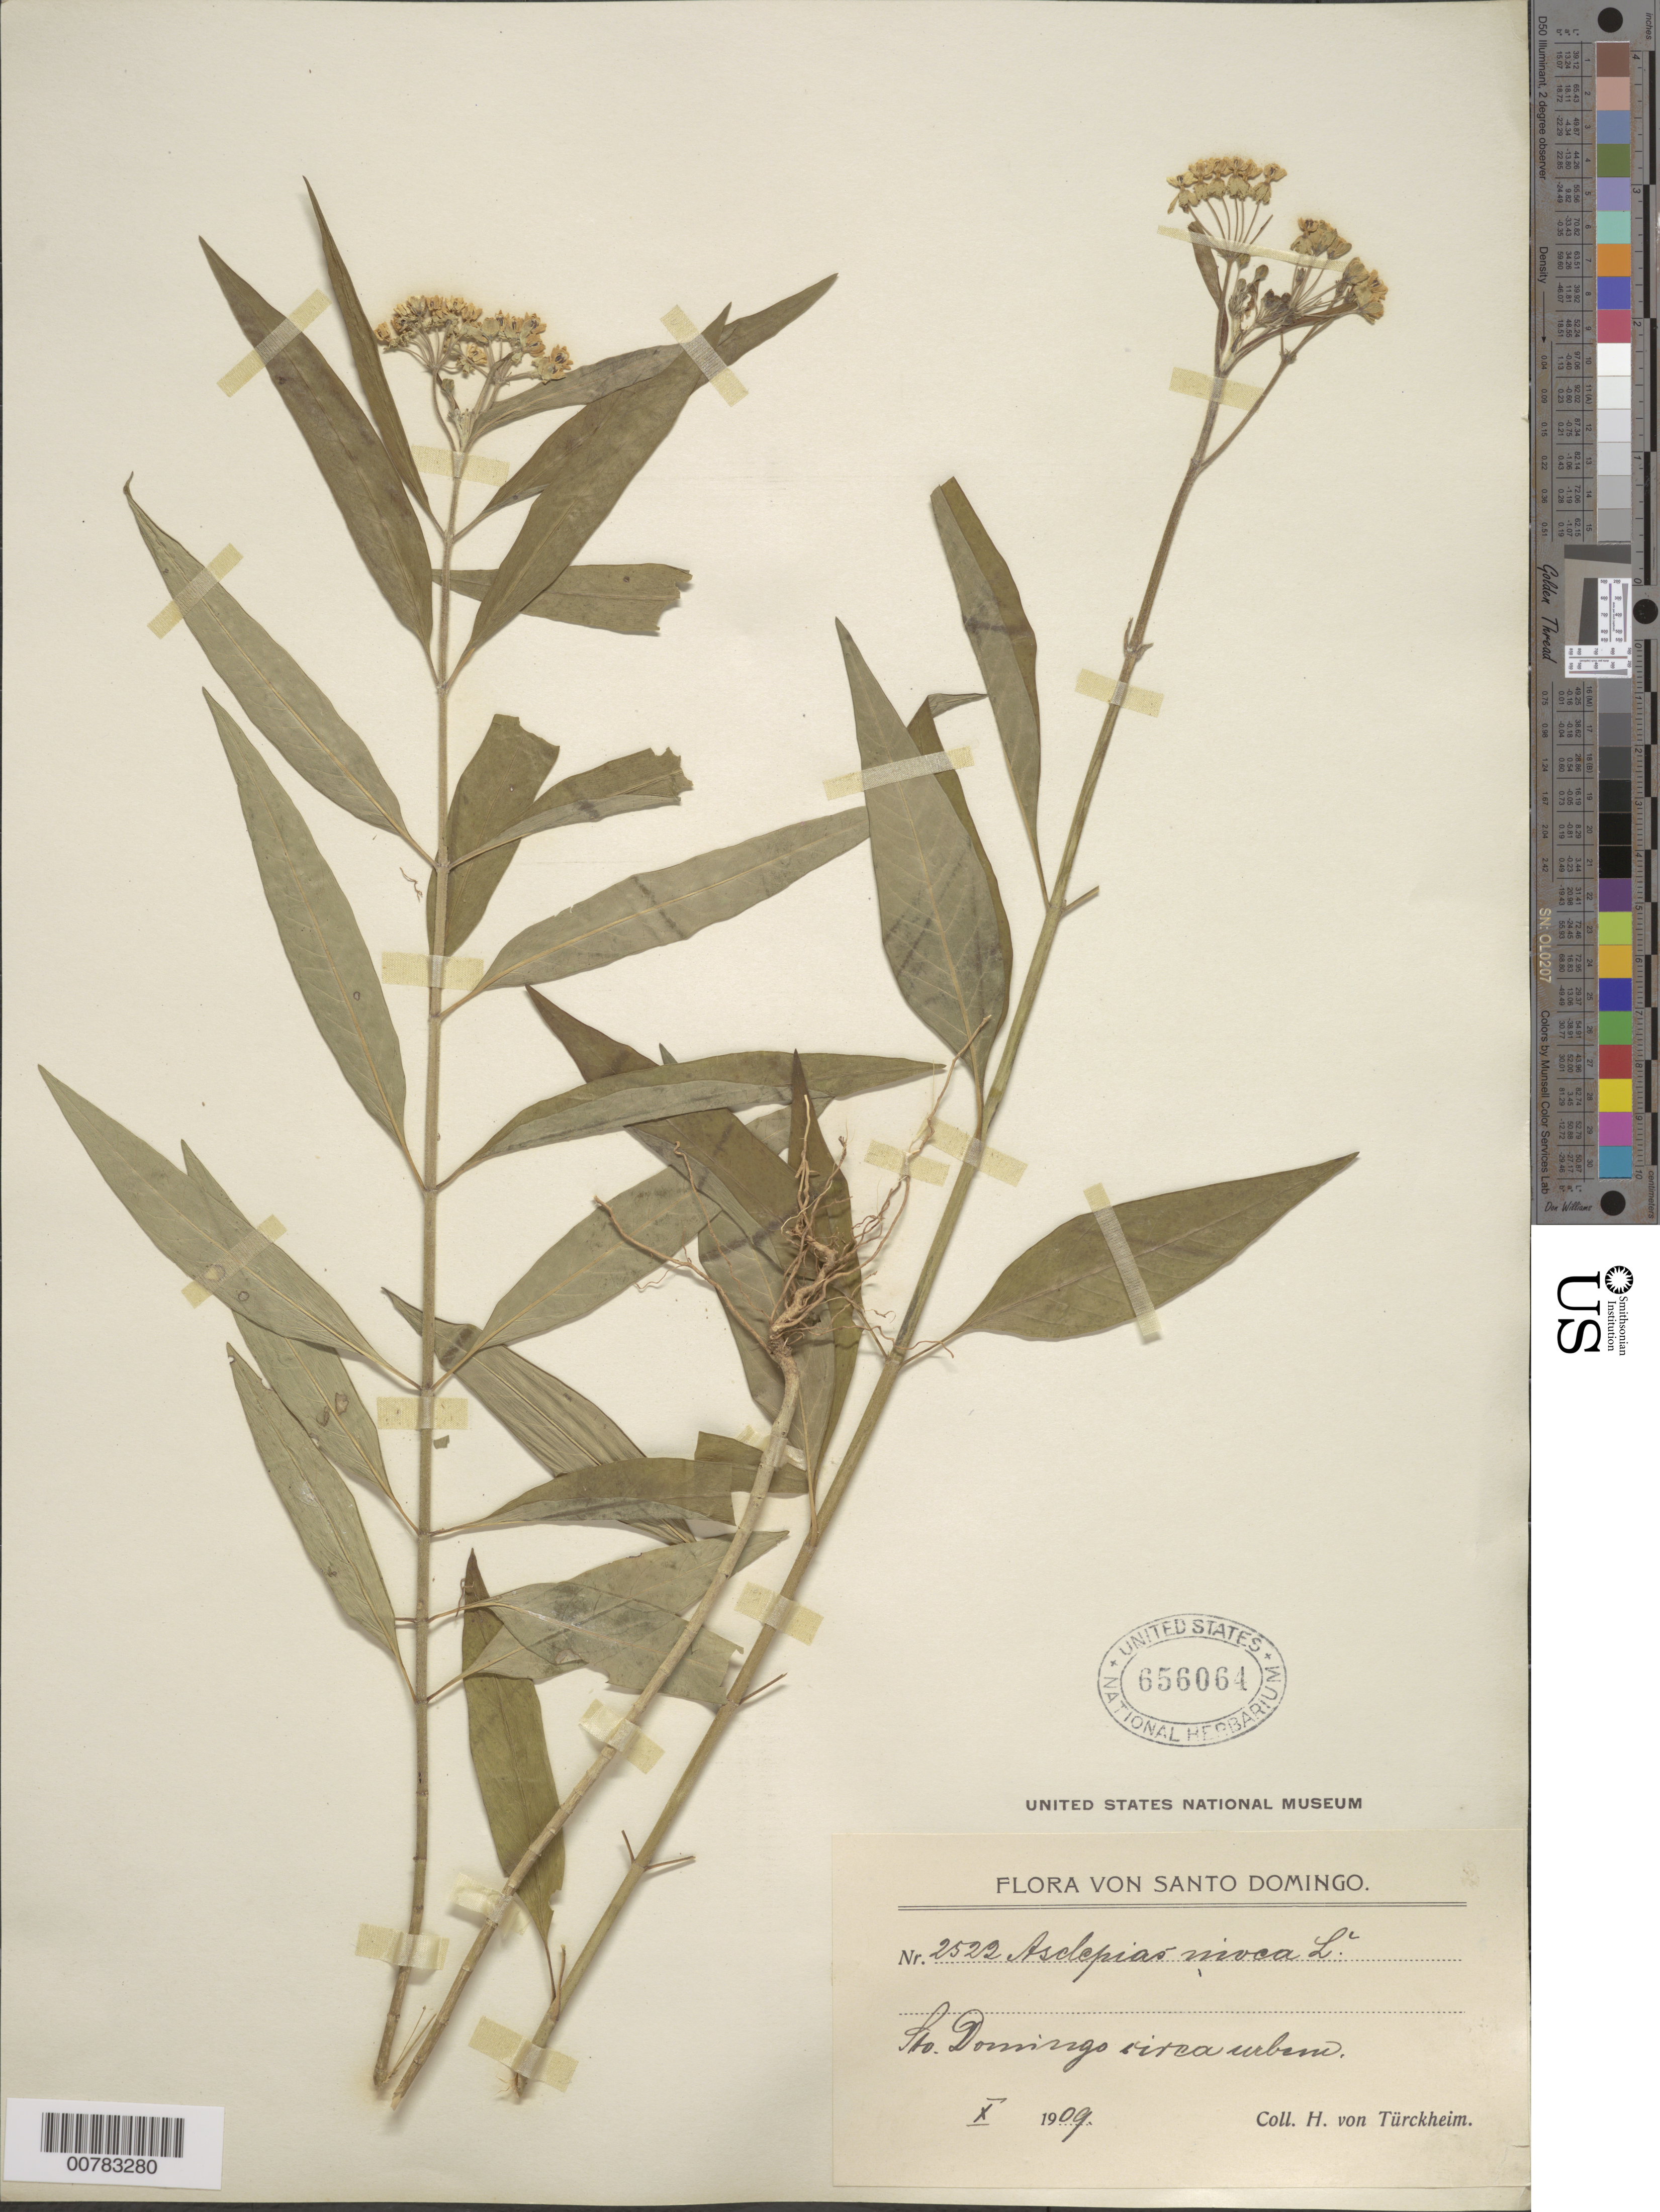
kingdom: Plantae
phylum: Tracheophyta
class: Magnoliopsida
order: Gentianales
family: Apocynaceae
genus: Asclepias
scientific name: Asclepias nivea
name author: L.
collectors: H. von Türckheim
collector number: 2522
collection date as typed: Oct 1909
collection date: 1909-10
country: Dominican Republic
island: Hispaniola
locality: Santo Domingo,"finca urbano".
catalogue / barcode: US 656064